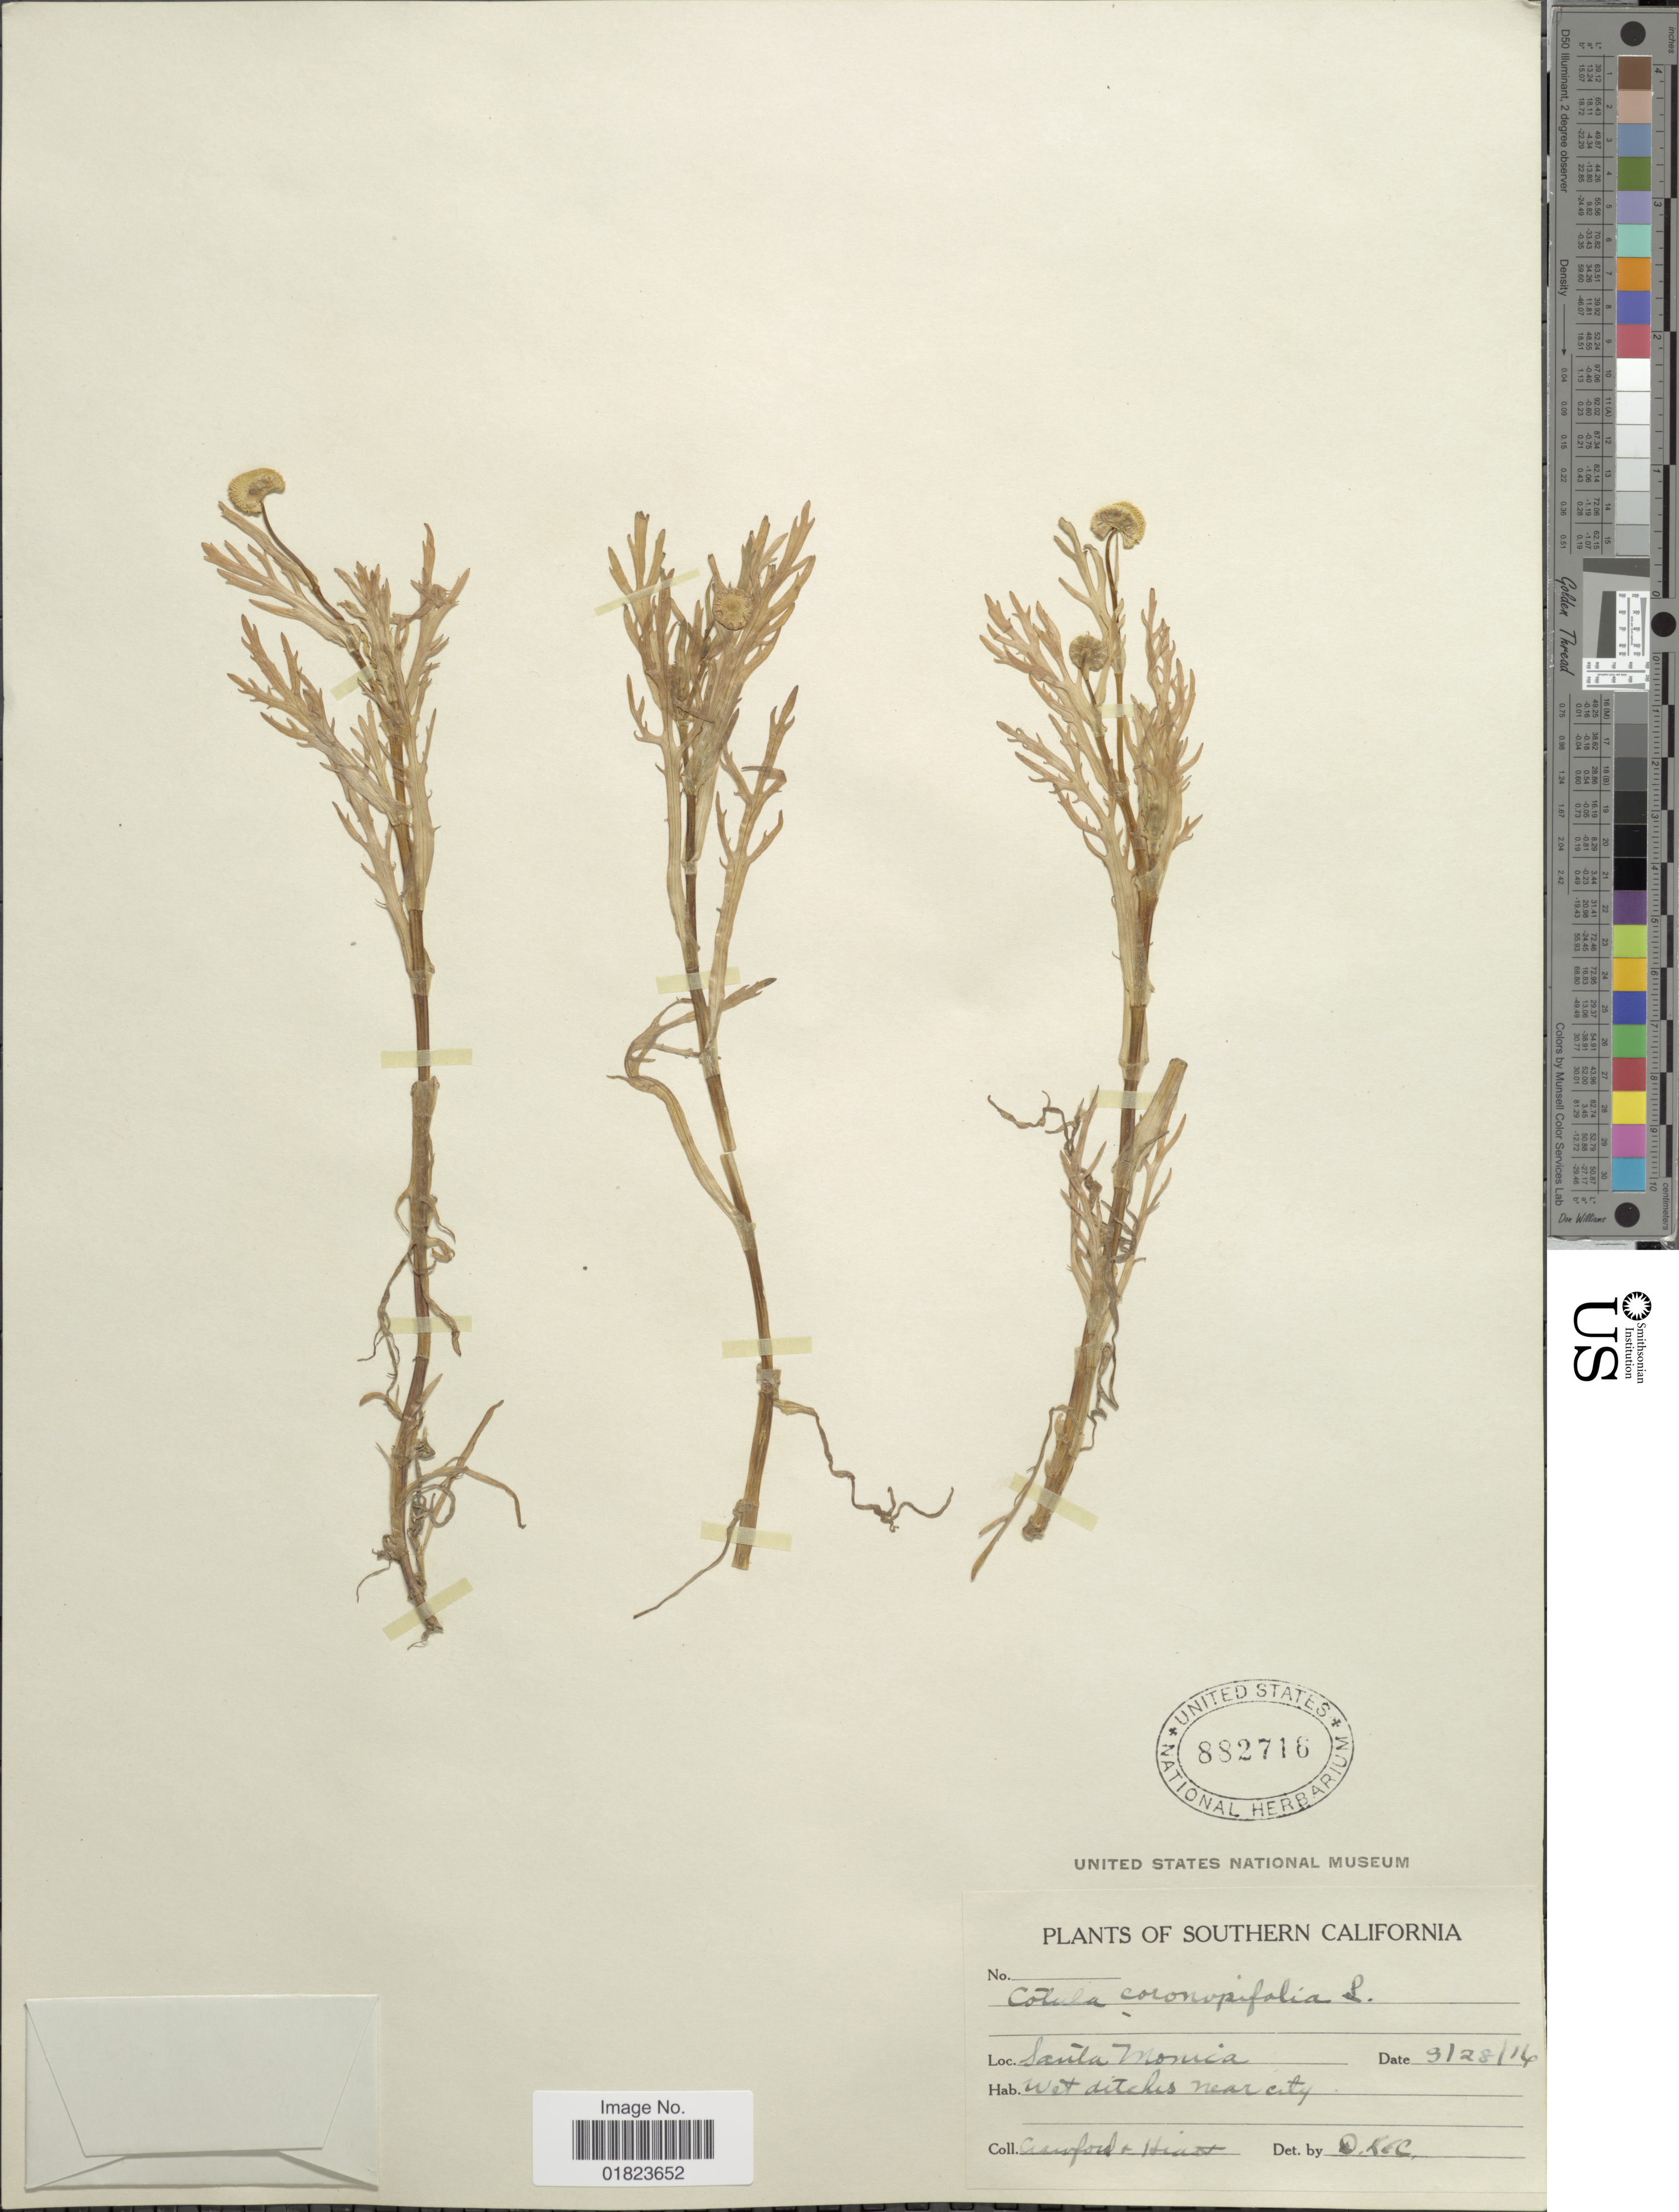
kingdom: Plantae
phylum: Tracheophyta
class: Magnoliopsida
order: Asterales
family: Asteraceae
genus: Cotula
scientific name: Cotula coronopifolia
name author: L.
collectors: Crawford & -- Hind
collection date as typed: Transcribed d/m/y: 28/9/14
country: United States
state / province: California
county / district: Los Angeles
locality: Santa Monica. Southern California.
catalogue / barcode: US 882716